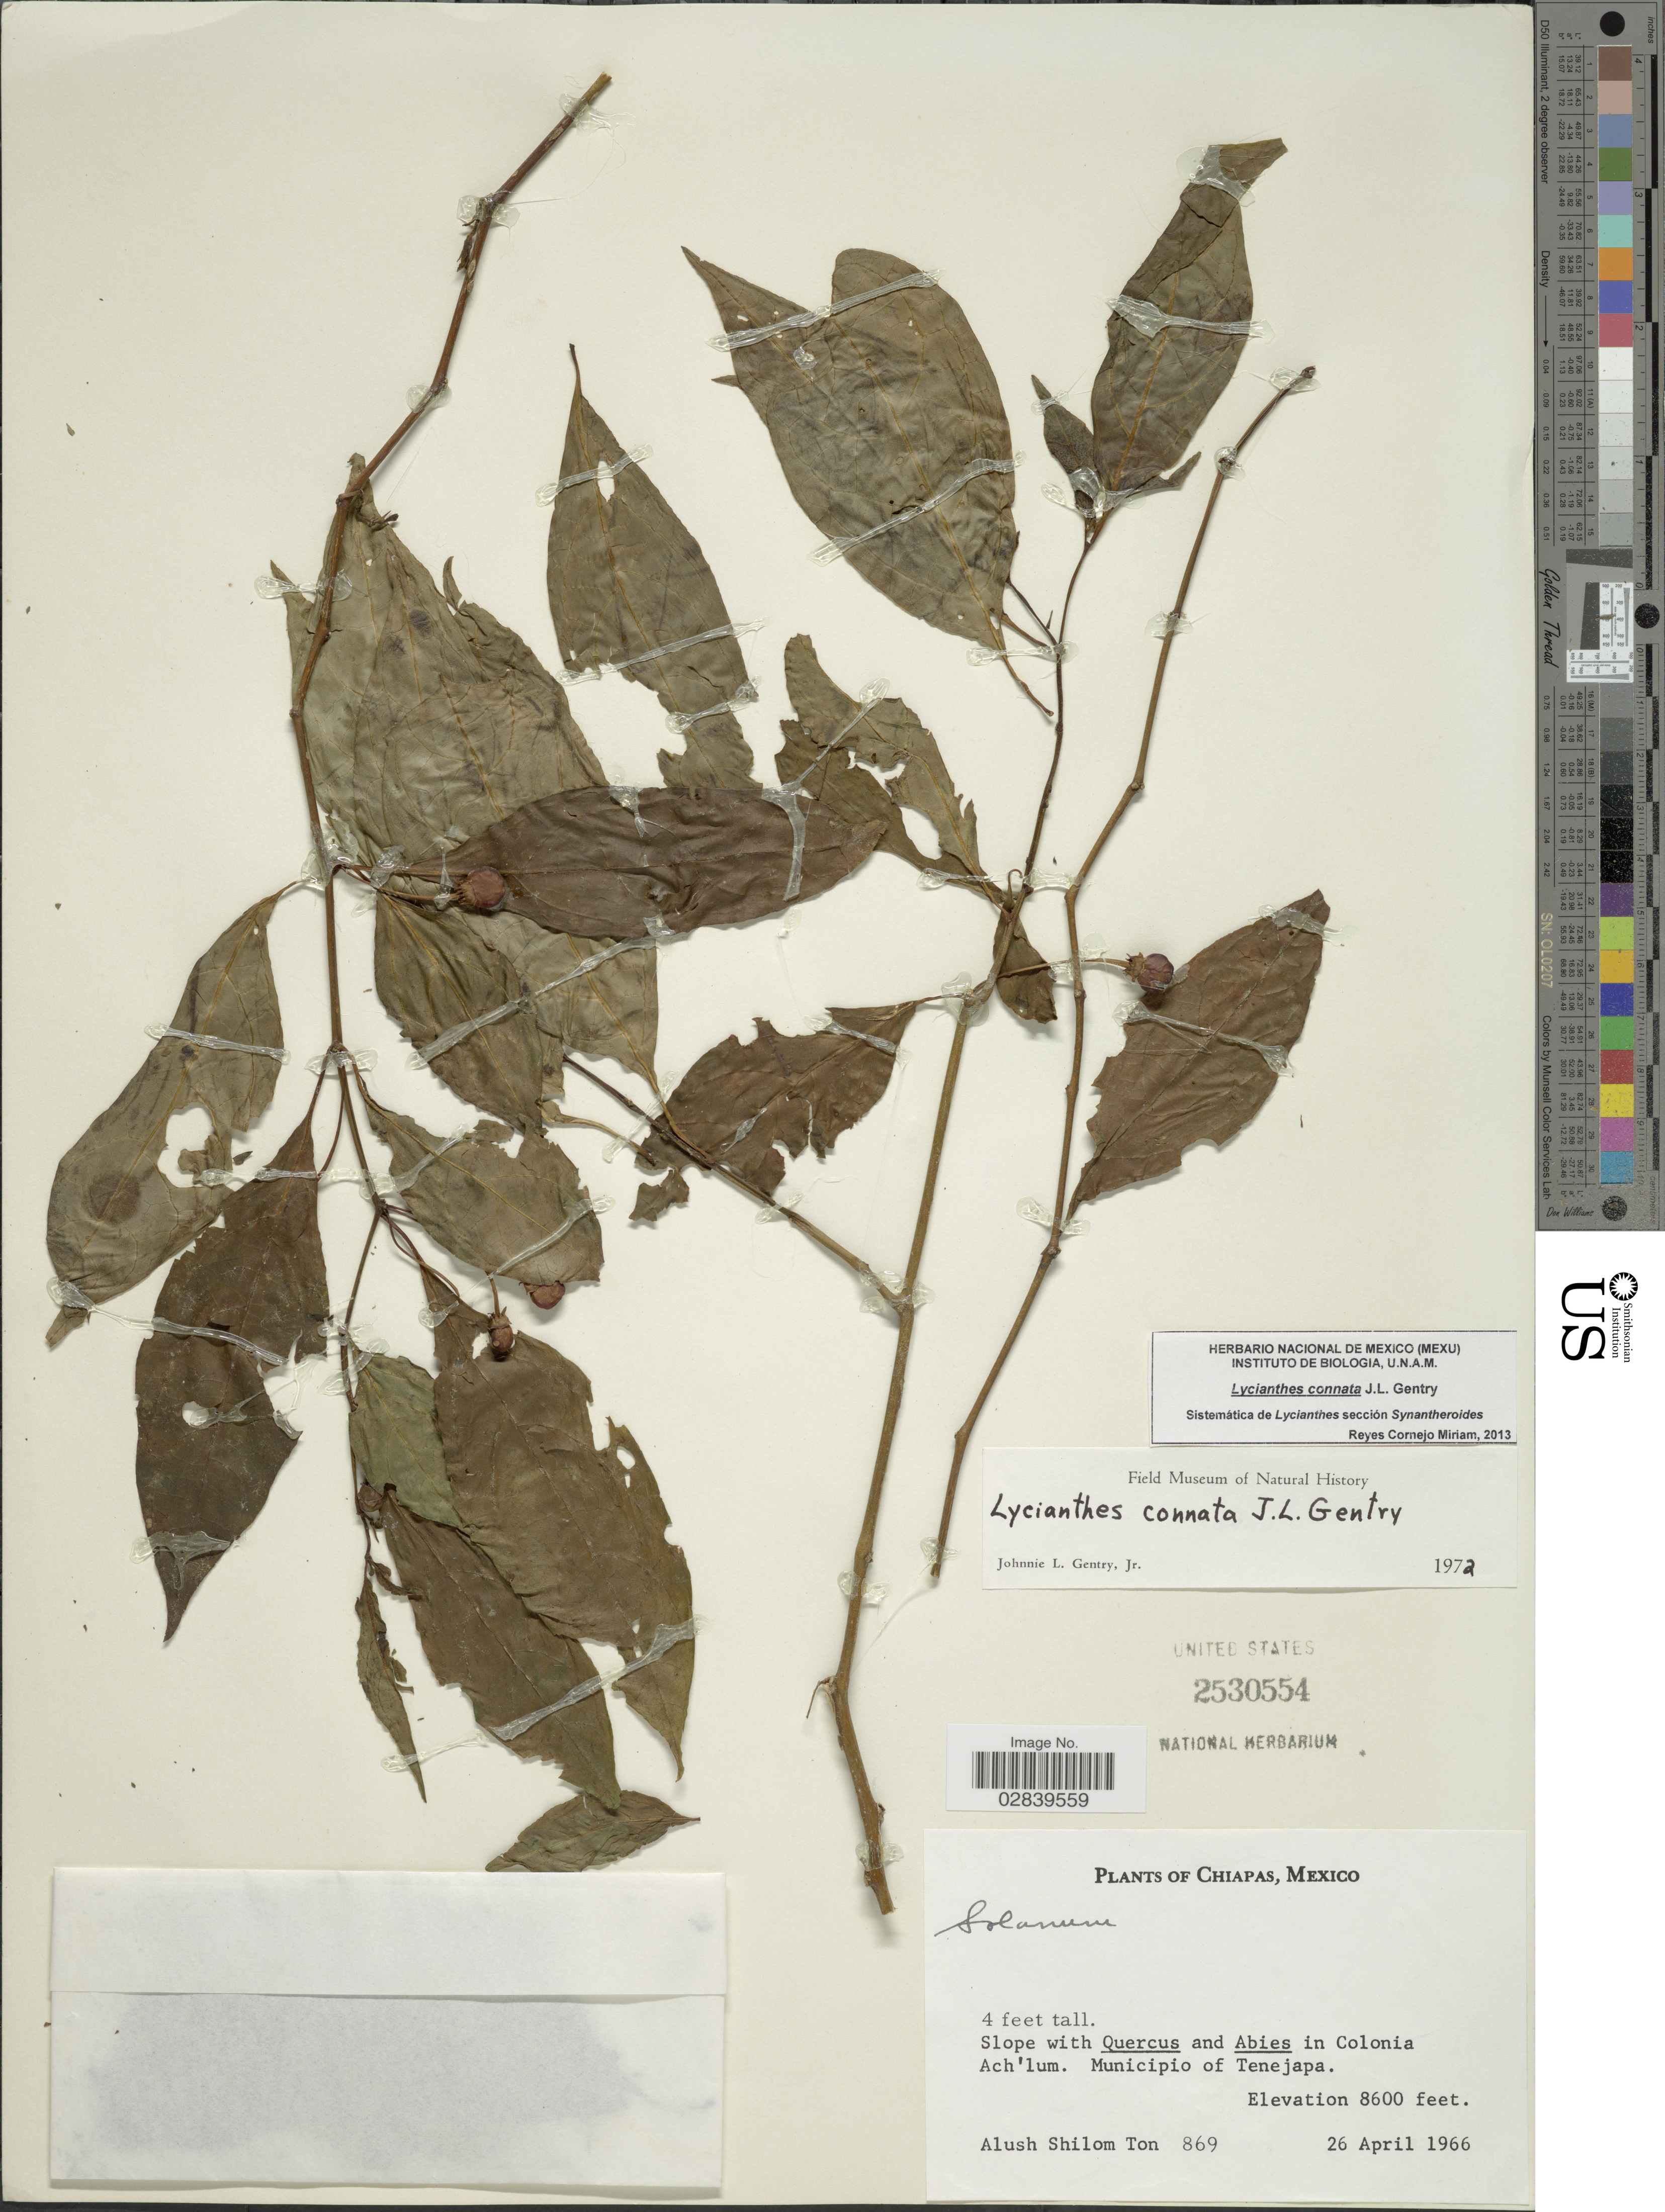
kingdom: Plantae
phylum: Tracheophyta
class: Magnoliopsida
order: Solanales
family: Solanaceae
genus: Lycianthes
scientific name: Lycianthes connata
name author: J.L. Gentry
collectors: A. M. Ton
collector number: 869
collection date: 1966-04-26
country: Mexico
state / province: Chiapas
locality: In Colonia Ach'lum. Municipio of Tenejapa.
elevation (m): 2621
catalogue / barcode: US 2530554